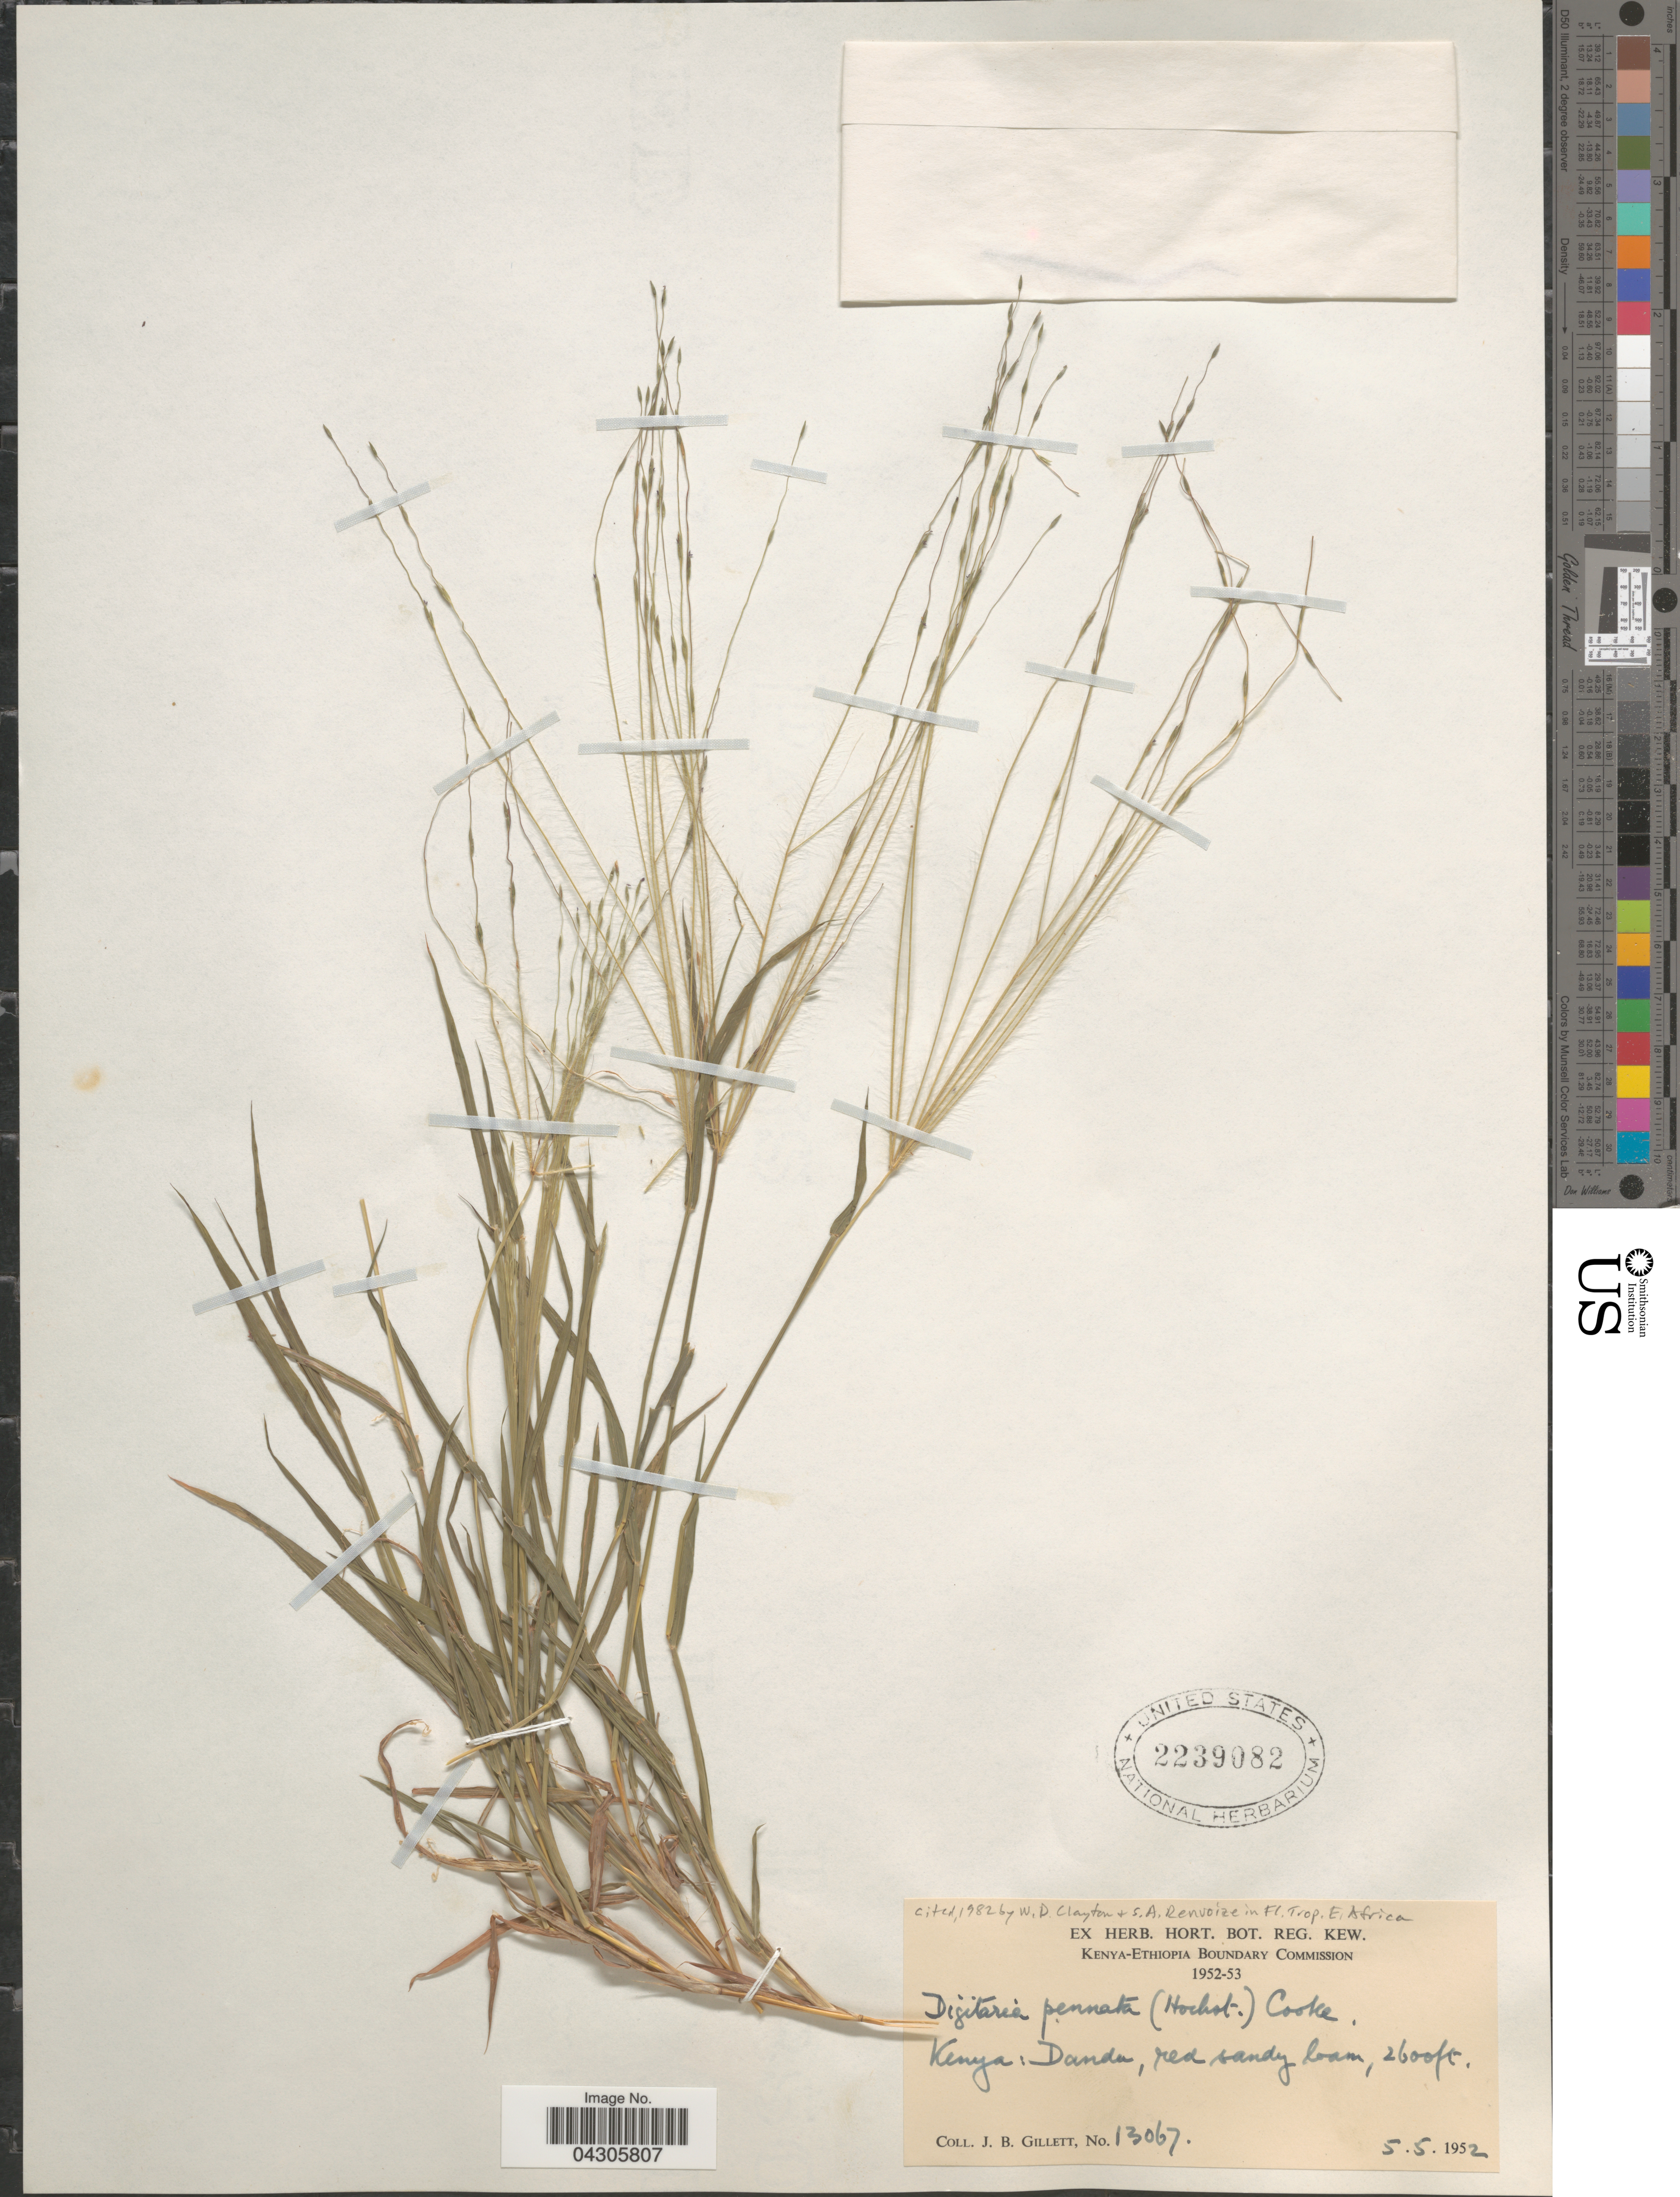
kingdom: Plantae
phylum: Tracheophyta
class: Liliopsida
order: Poales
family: Poaceae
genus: Digitaria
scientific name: Digitaria pennata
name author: (Hochst.) T. Cooke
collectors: J. B. Gillett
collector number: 13067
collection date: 1952-05-05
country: Kenya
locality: Dandu.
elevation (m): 792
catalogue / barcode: US 2239082